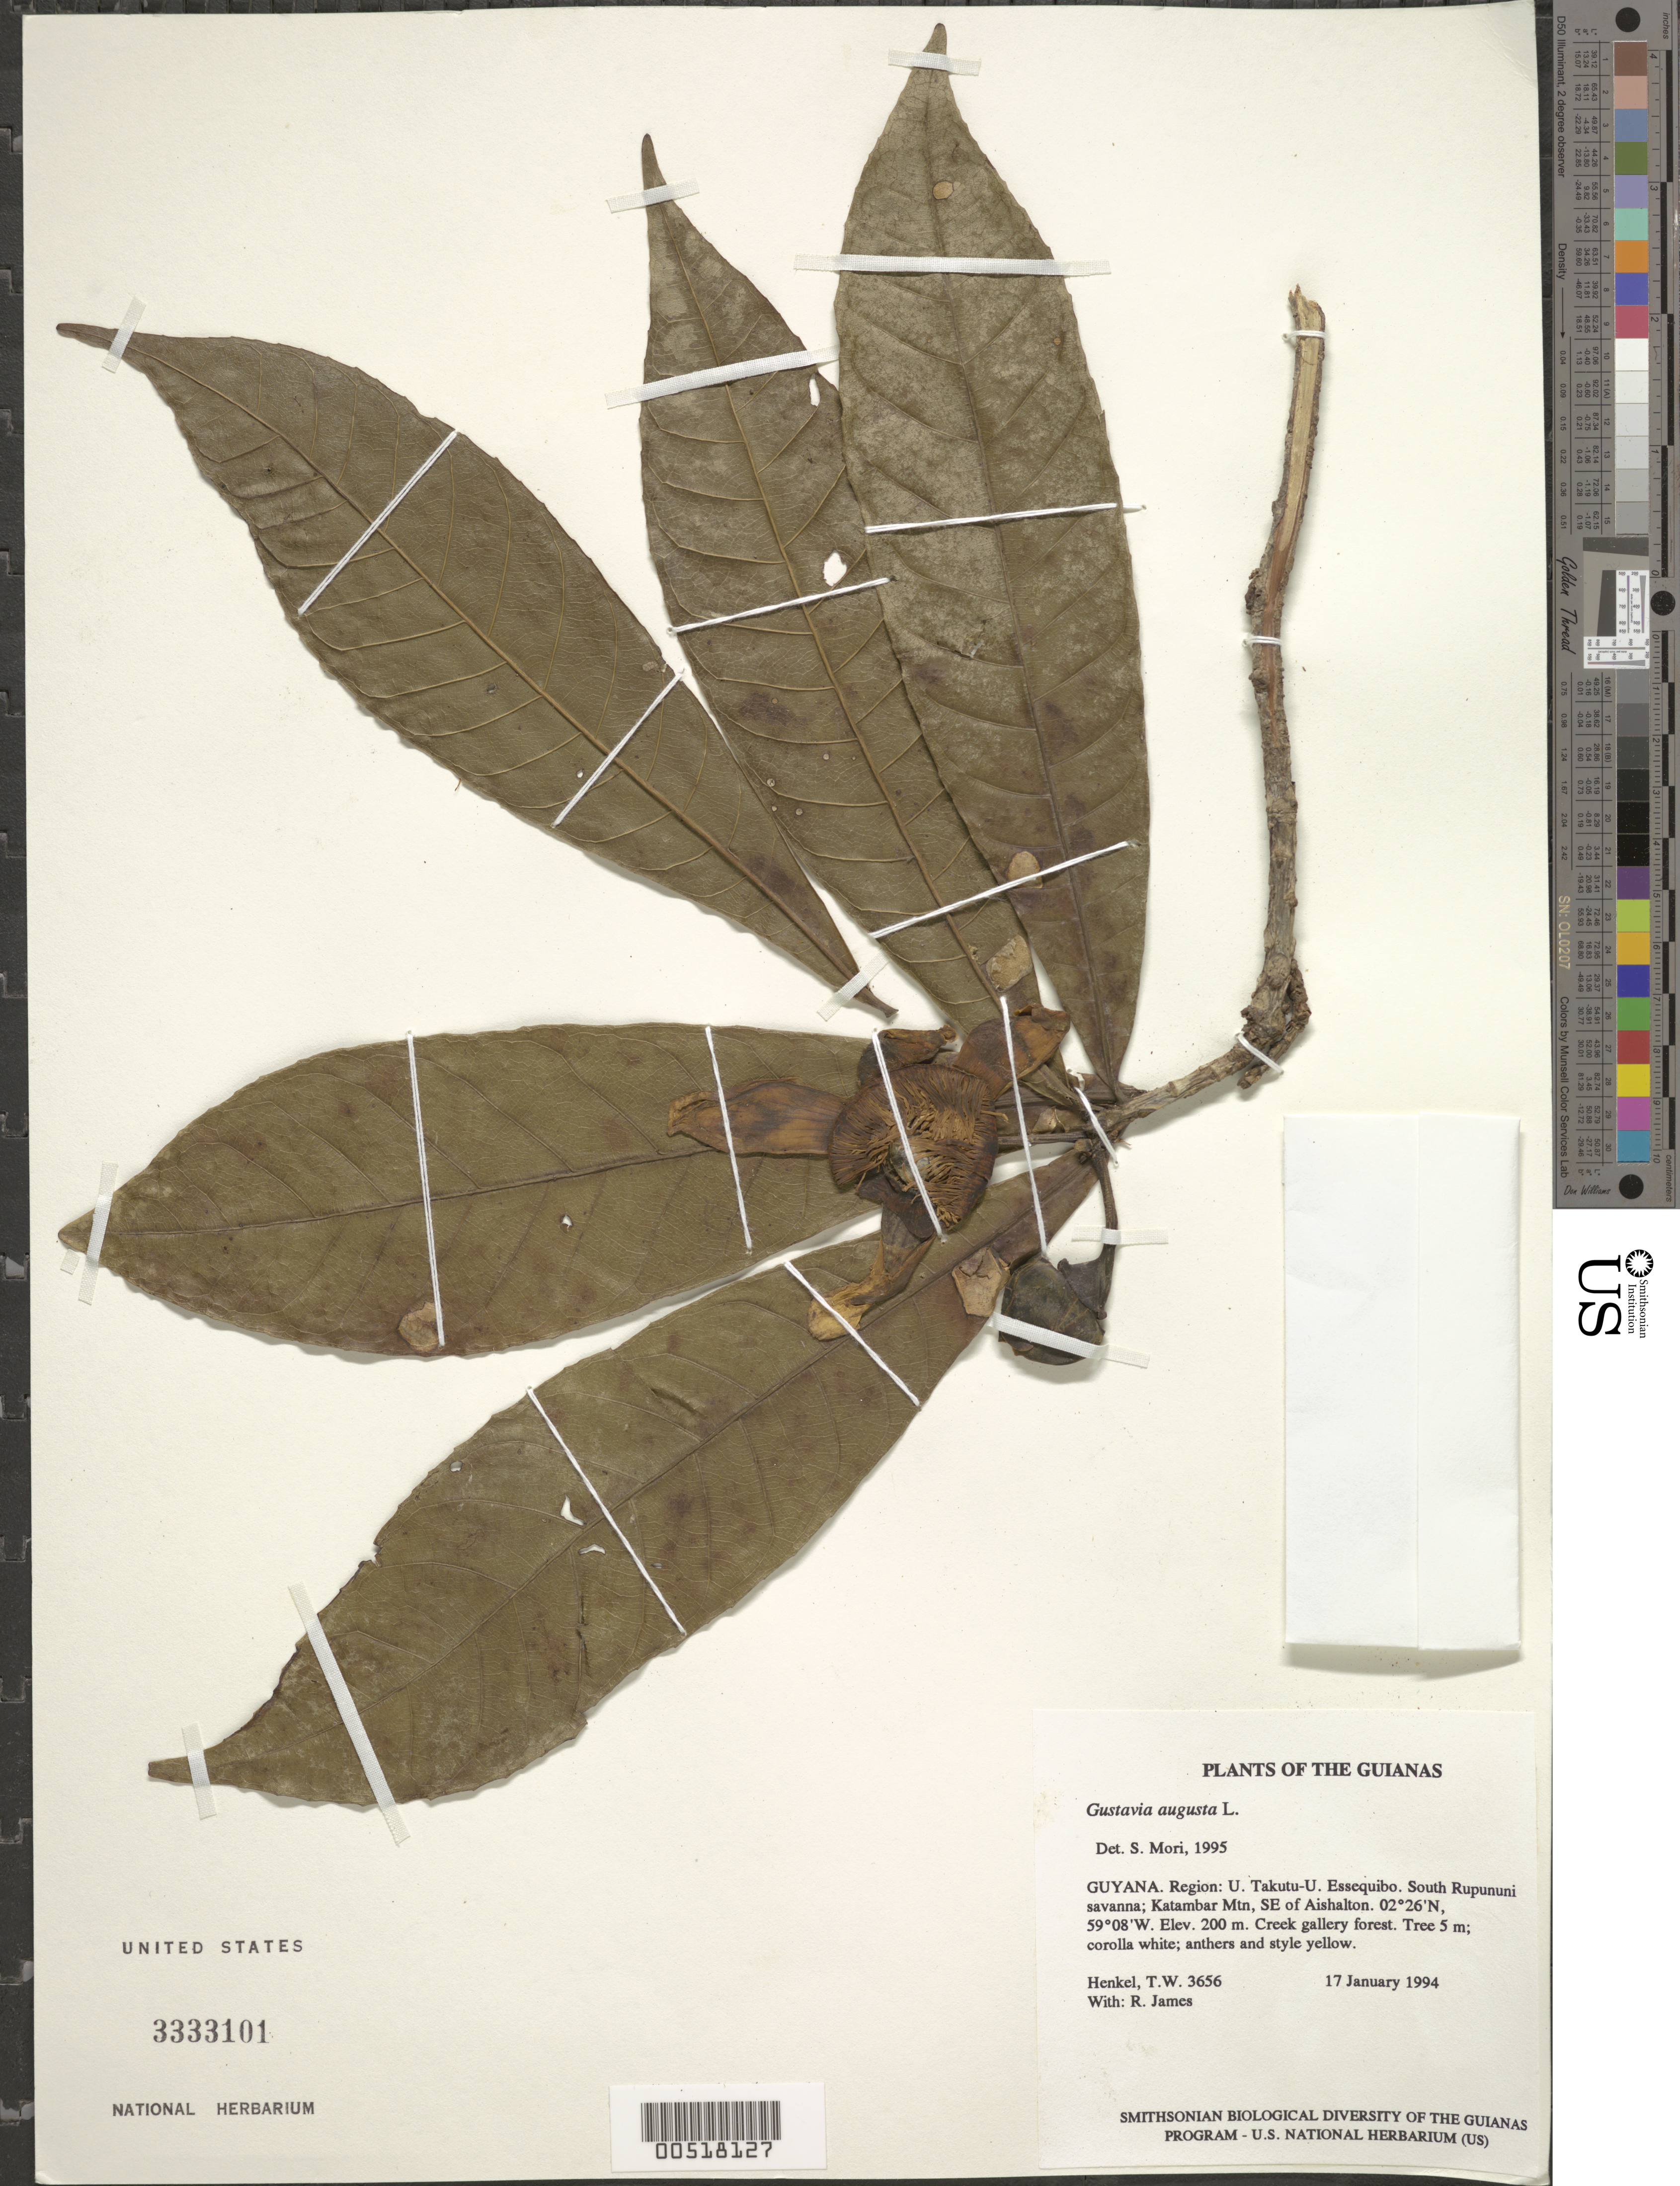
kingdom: Plantae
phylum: Tracheophyta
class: Magnoliopsida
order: Ericales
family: Lecythidaceae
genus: Gustavia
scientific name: Gustavia augusta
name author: L.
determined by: Mori, Scott A.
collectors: T. Henkel & R. James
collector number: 3656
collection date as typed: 17 January 1994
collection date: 1994-01-17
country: Guyana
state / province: U. Takutu-U. Essequibo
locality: South Rupununi savanna; Katambar Mtn, SE of Aishalton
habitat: Creek gallery forest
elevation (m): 200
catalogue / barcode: US 3333101